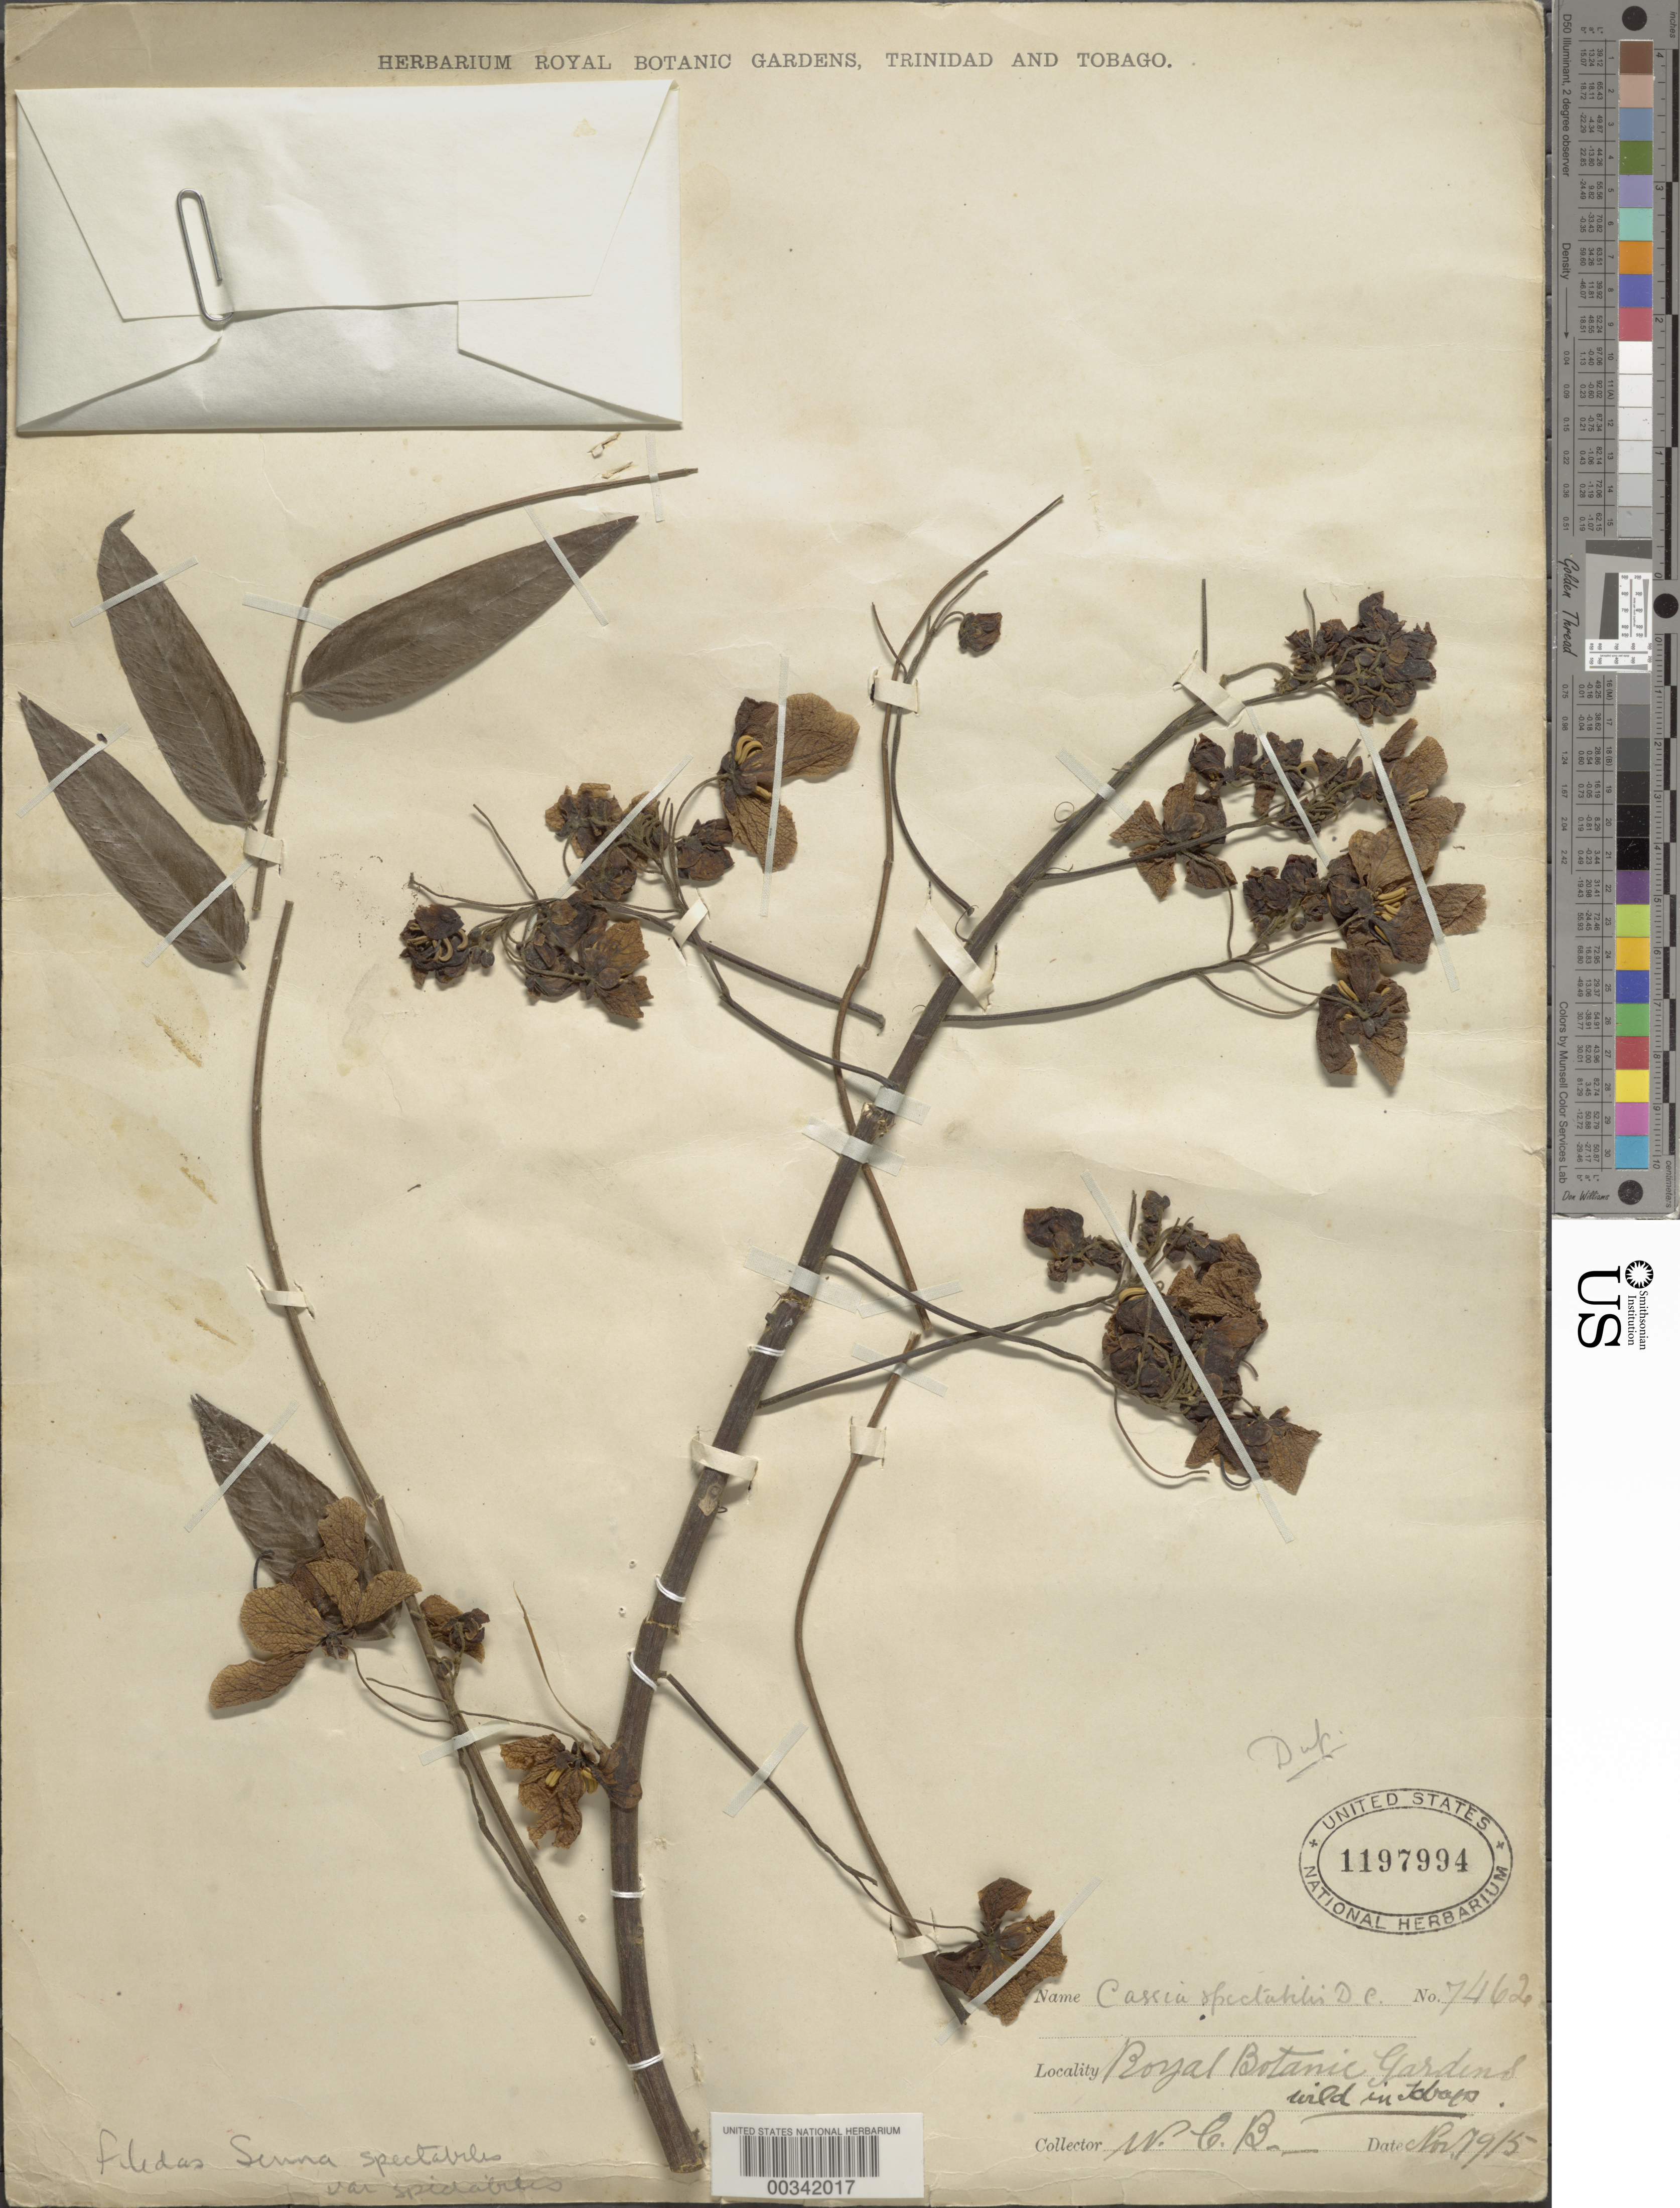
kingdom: Plantae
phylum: Tracheophyta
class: Magnoliopsida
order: Fabales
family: Fabaceae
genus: Senna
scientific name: Senna spectabilis var. spectabilis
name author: (DC.) H.S. Irwin & Barneby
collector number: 7462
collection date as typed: Nov 1915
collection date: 1915-11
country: Trinidad and Tobago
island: Trinidad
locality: Royal botanic gardens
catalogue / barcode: US 1197994